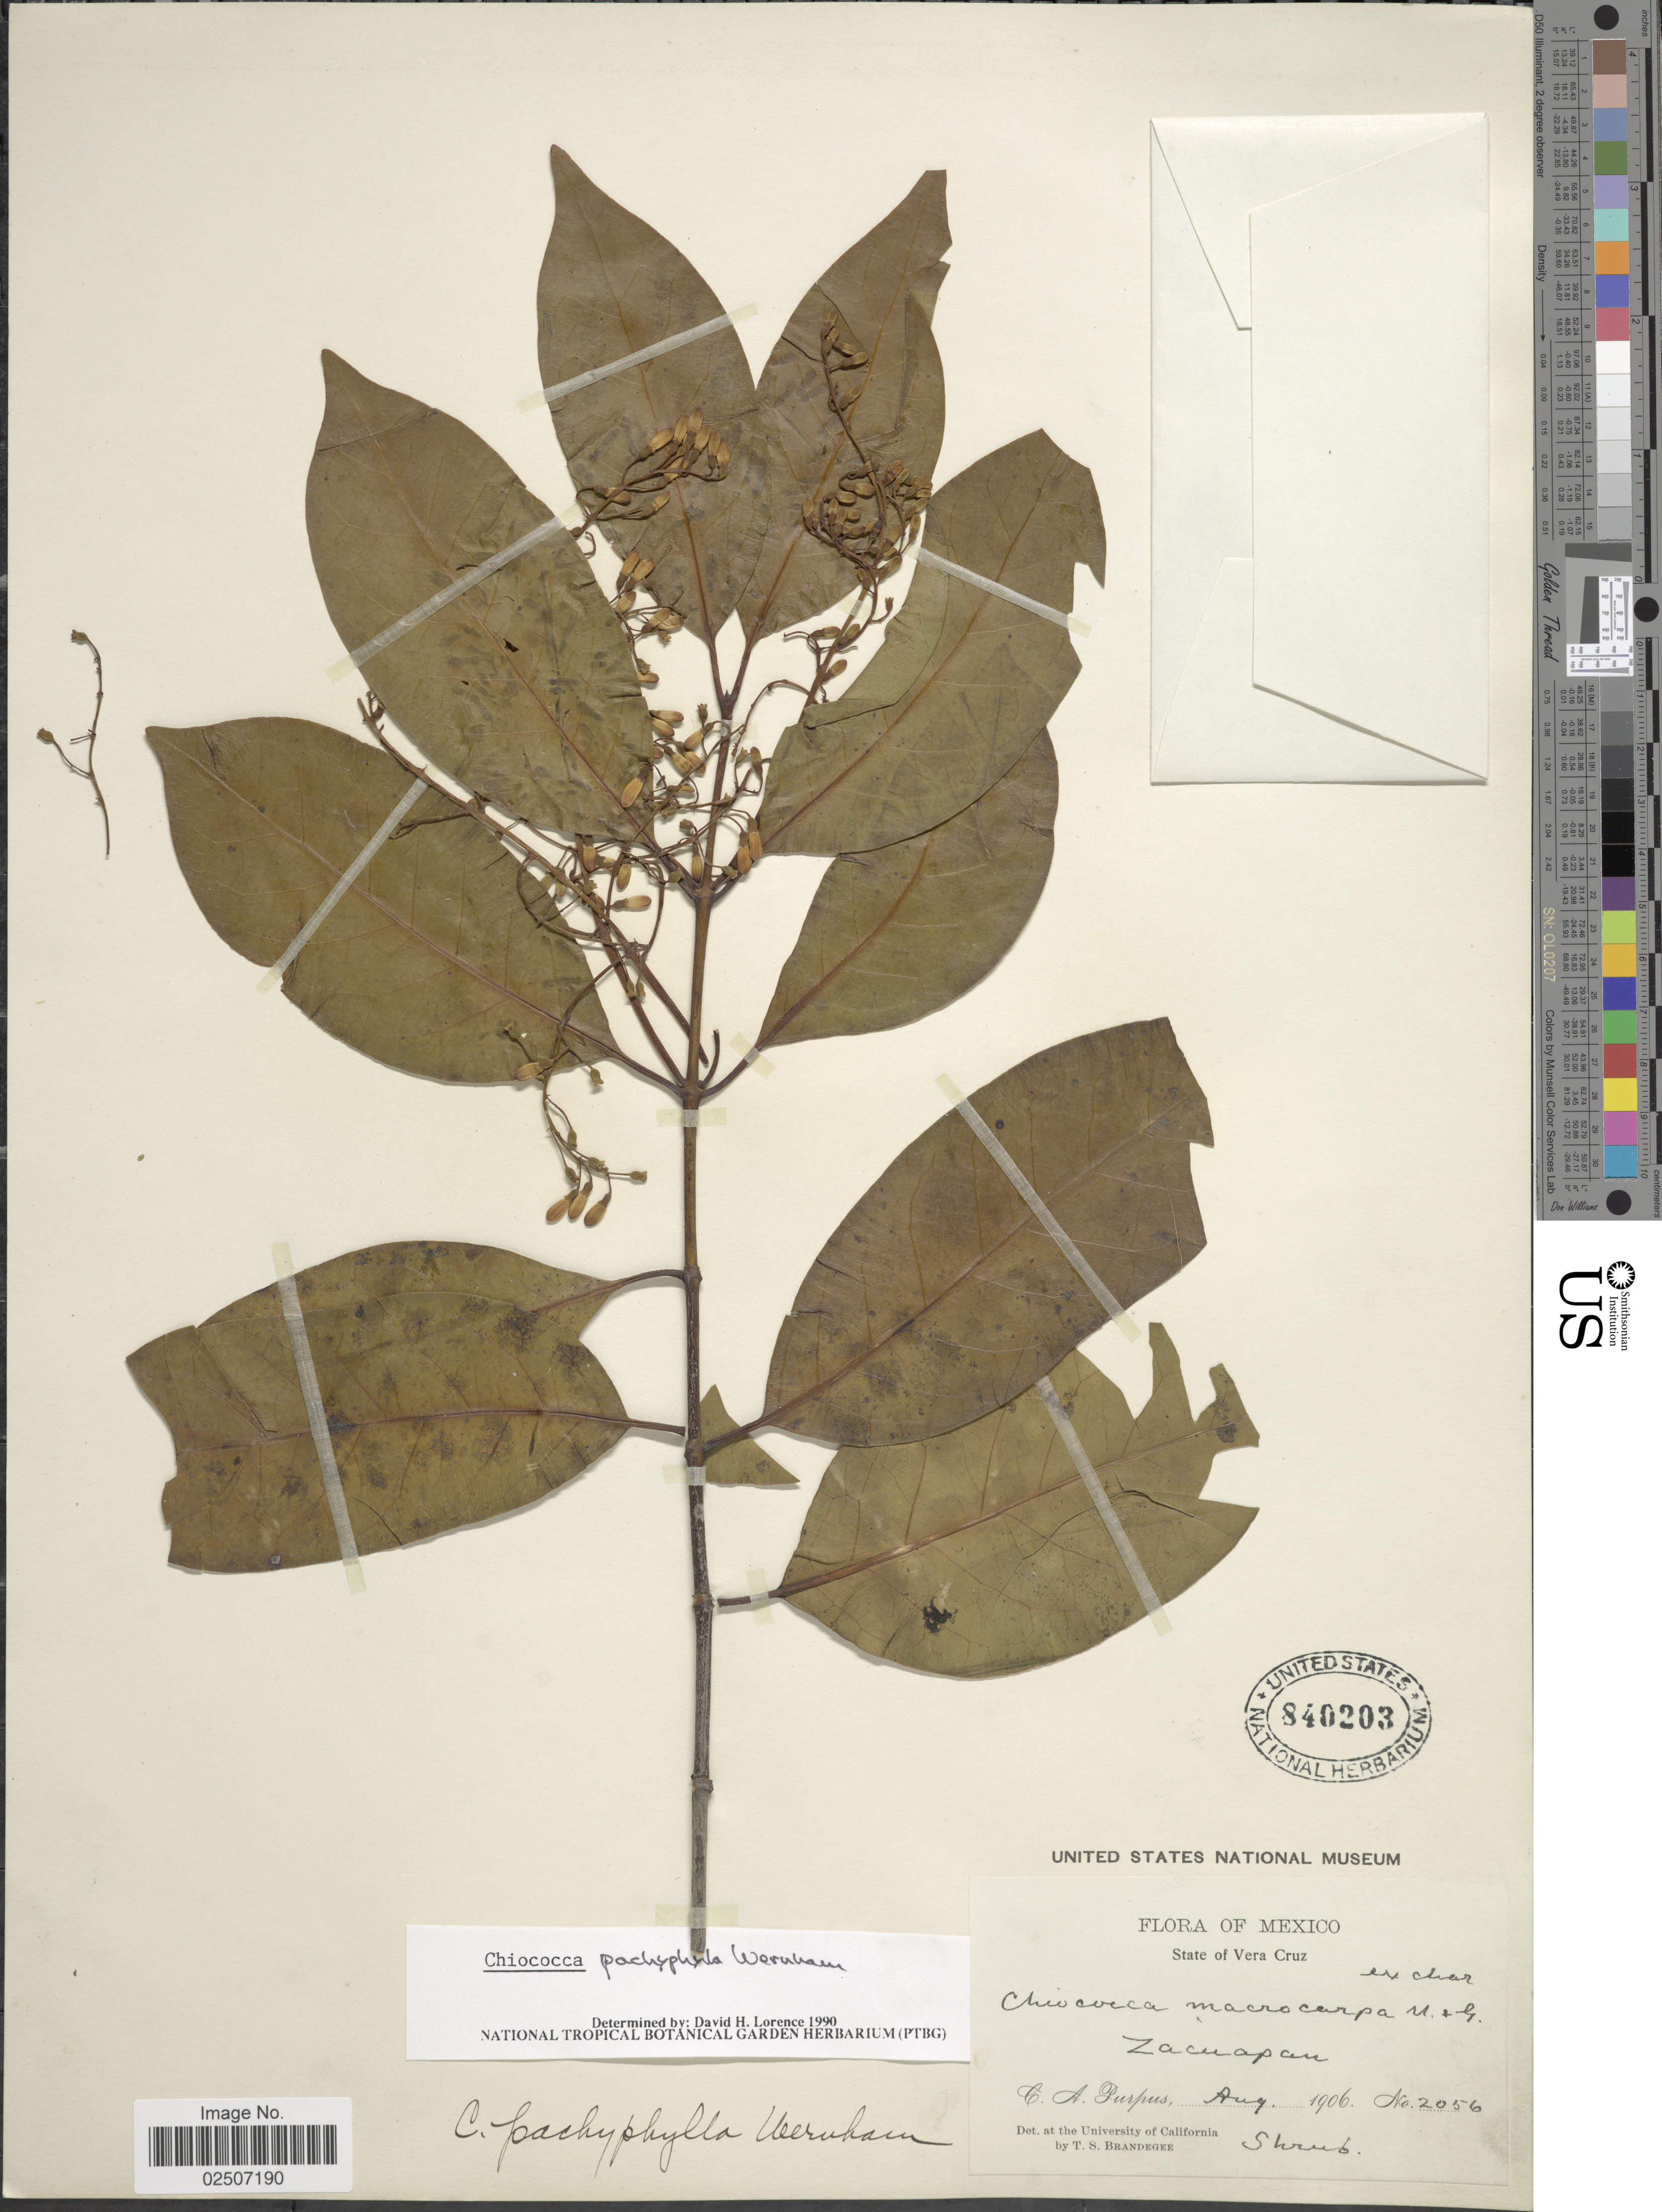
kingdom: Plantae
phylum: Tracheophyta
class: Magnoliopsida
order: Gentianales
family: Rubiaceae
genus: Chiococca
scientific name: Chiococca pachyphylla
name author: Wernham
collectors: C. A. Purpus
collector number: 2056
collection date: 1906-08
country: Mexico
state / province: Veracruz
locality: Vera Cruz. Zacuapan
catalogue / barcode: US 840203